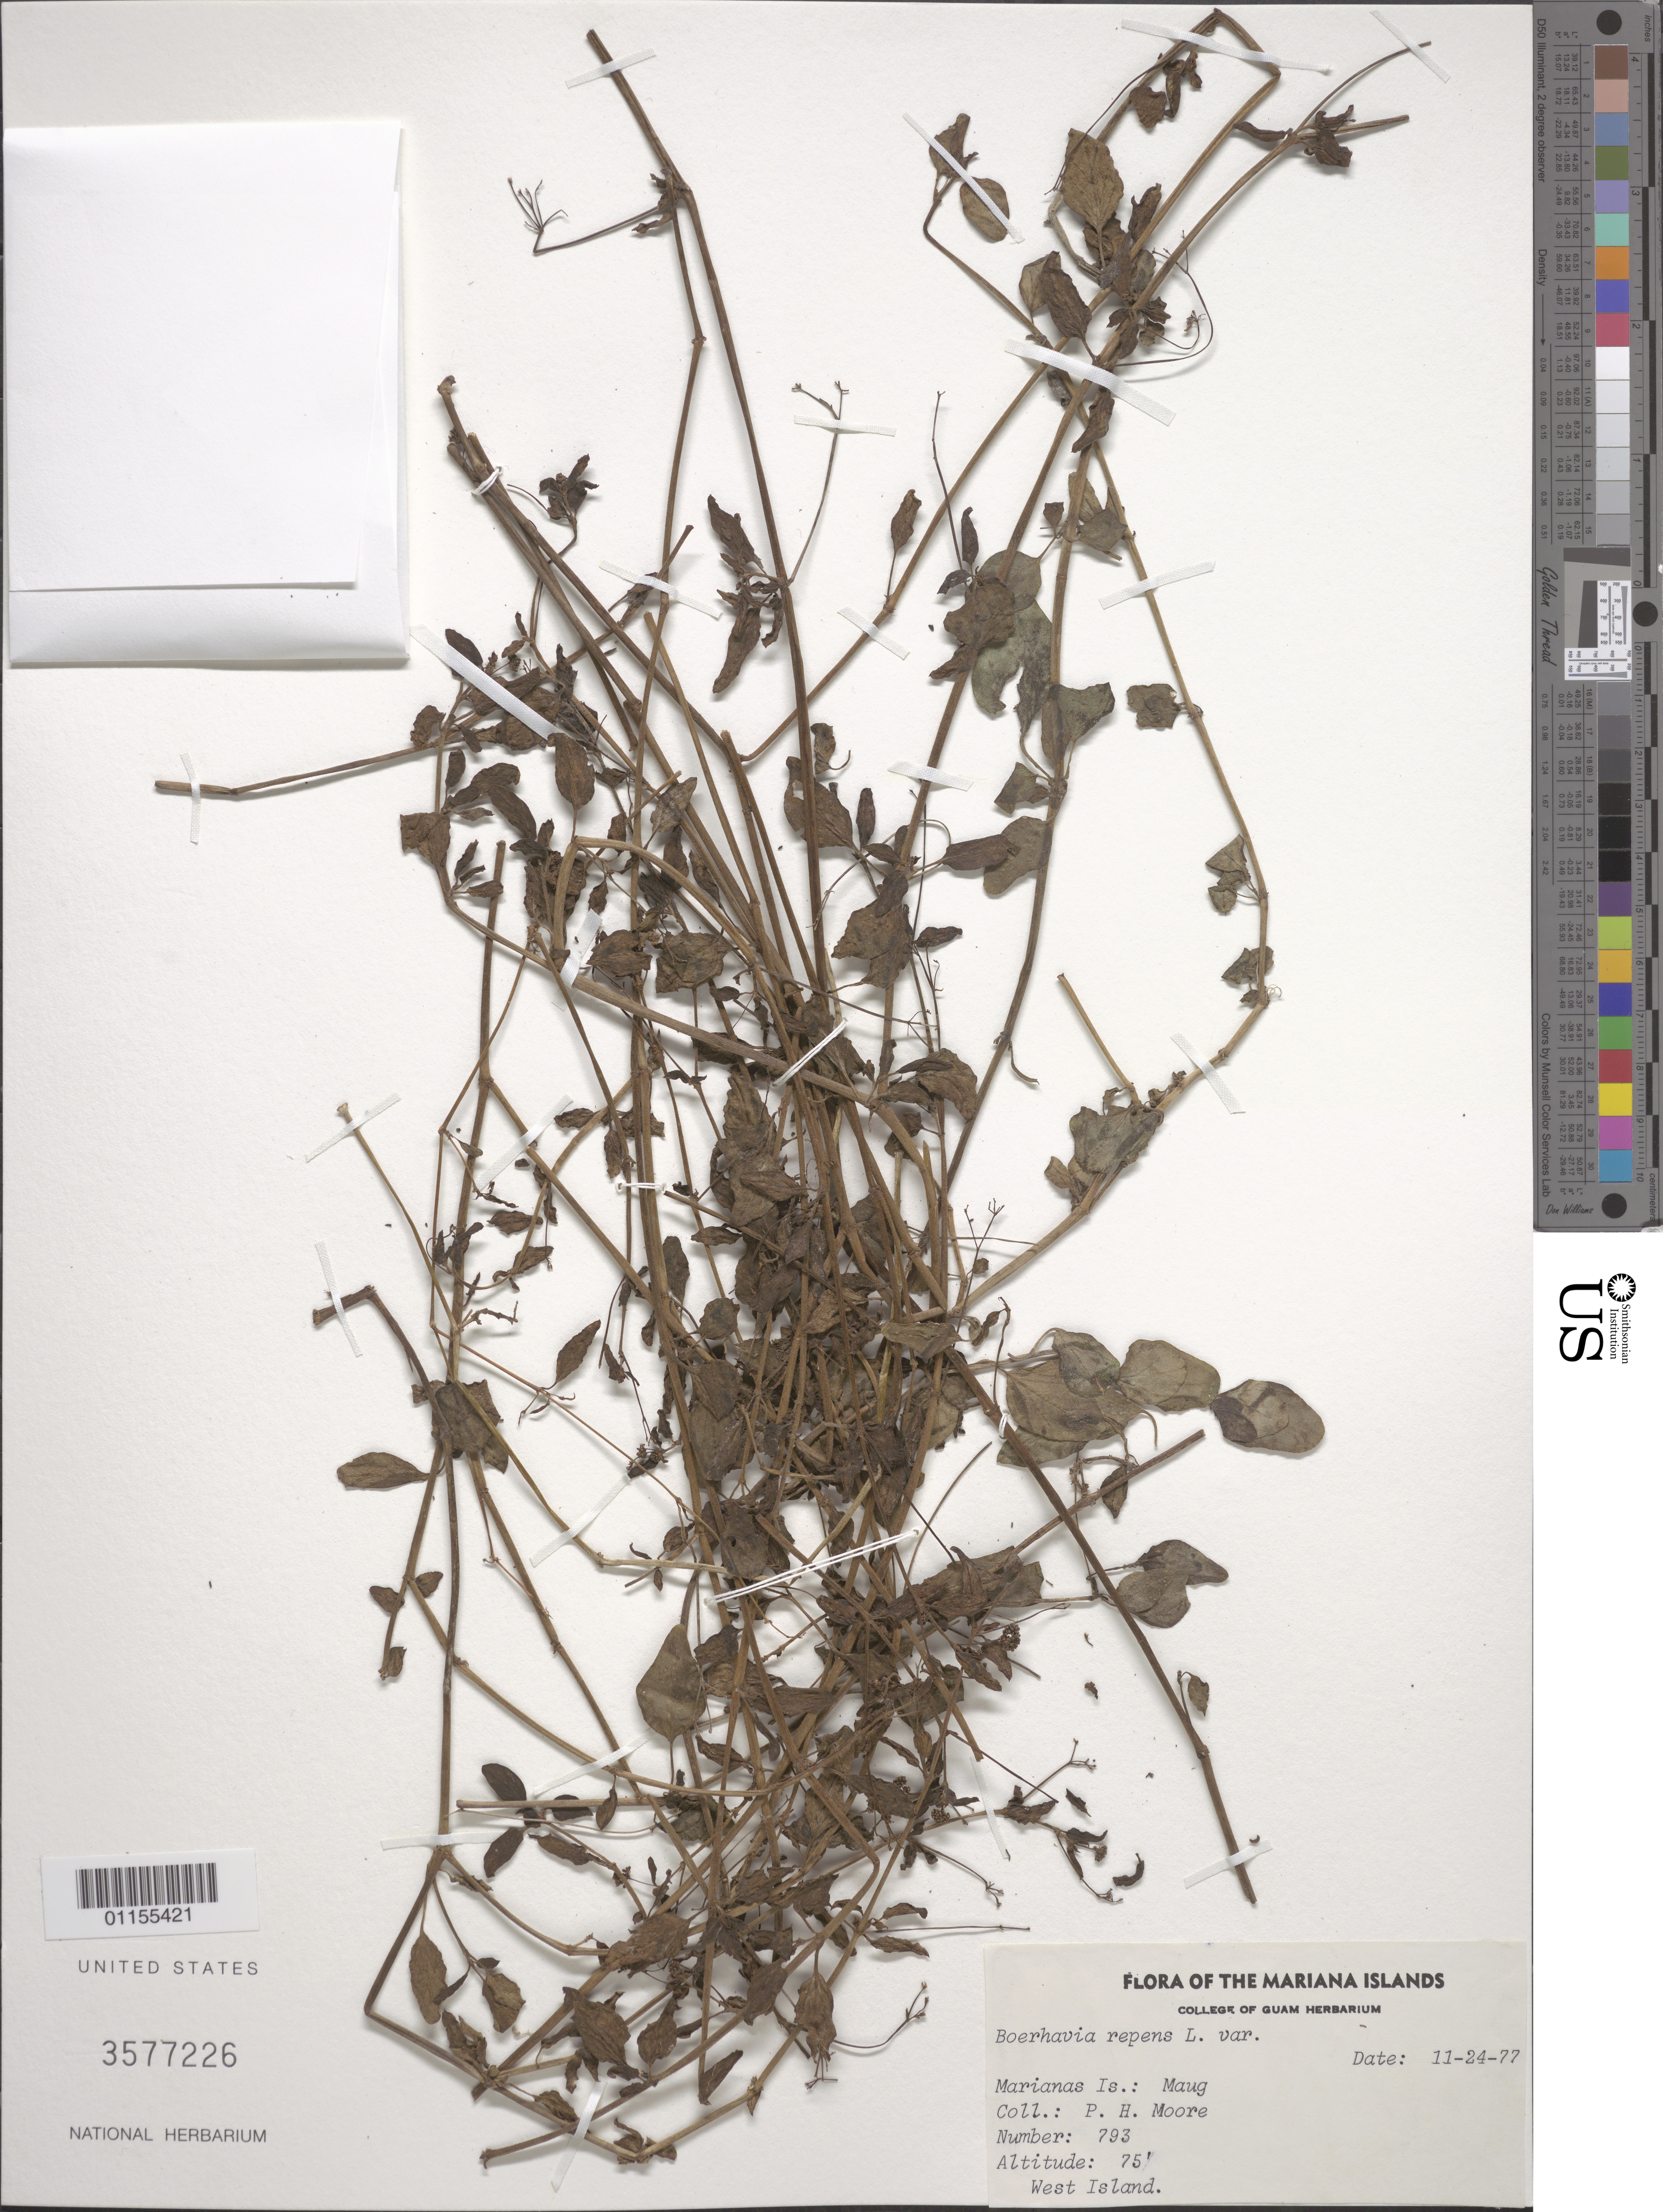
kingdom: Plantae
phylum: Tracheophyta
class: Magnoliopsida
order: Caryophyllales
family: Nyctaginaceae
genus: Boerhavia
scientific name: Boerhavia repens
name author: L.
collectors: P. H. Moore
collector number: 793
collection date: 1977-11-24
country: Northern Mariana Islands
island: West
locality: Maug, West Island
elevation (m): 23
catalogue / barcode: US 3577226